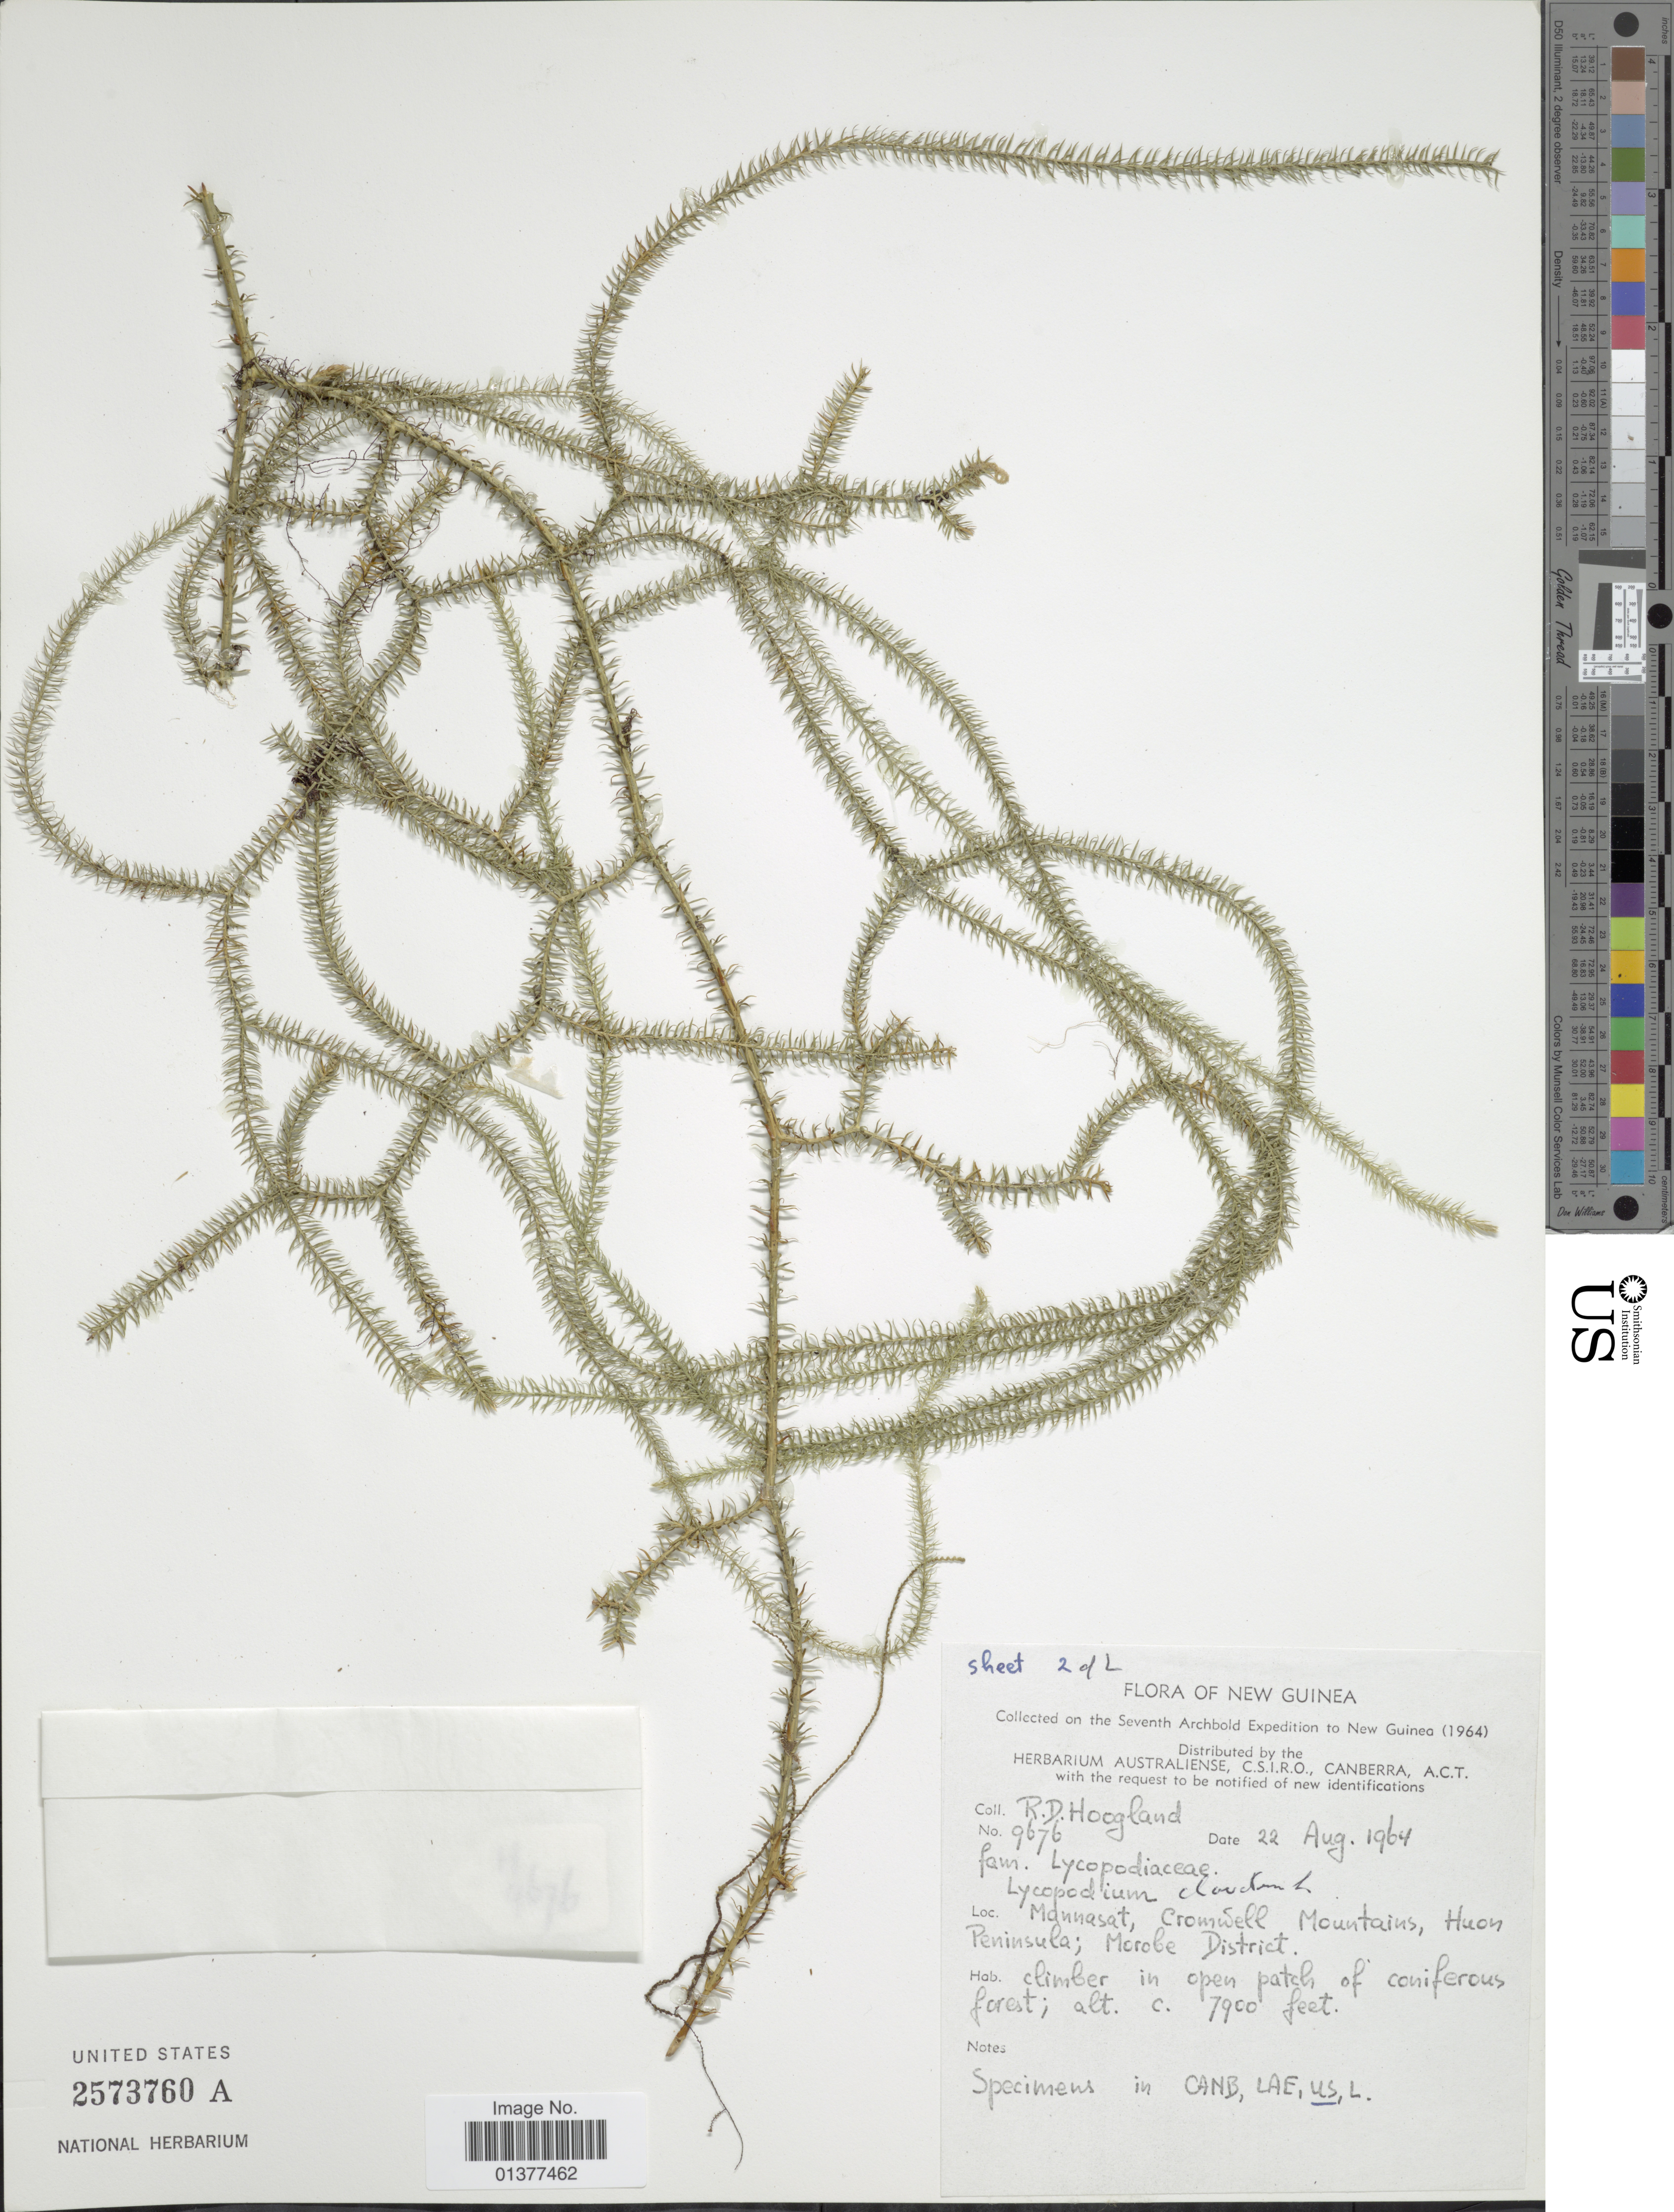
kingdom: Plantae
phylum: Tracheophyta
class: Lycopodiopsida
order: Lycopodiales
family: Lycopodiaceae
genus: Palhinhaea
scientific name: Palhinhaea cernua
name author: (L.) Vasc. & Franco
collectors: R. D. Hoogland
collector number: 9676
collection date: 1964-08-22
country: Papua New Guinea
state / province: Morobe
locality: Mannasat, Cromwell mountains, Huon Peninsula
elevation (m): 2408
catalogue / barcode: US 2573760A